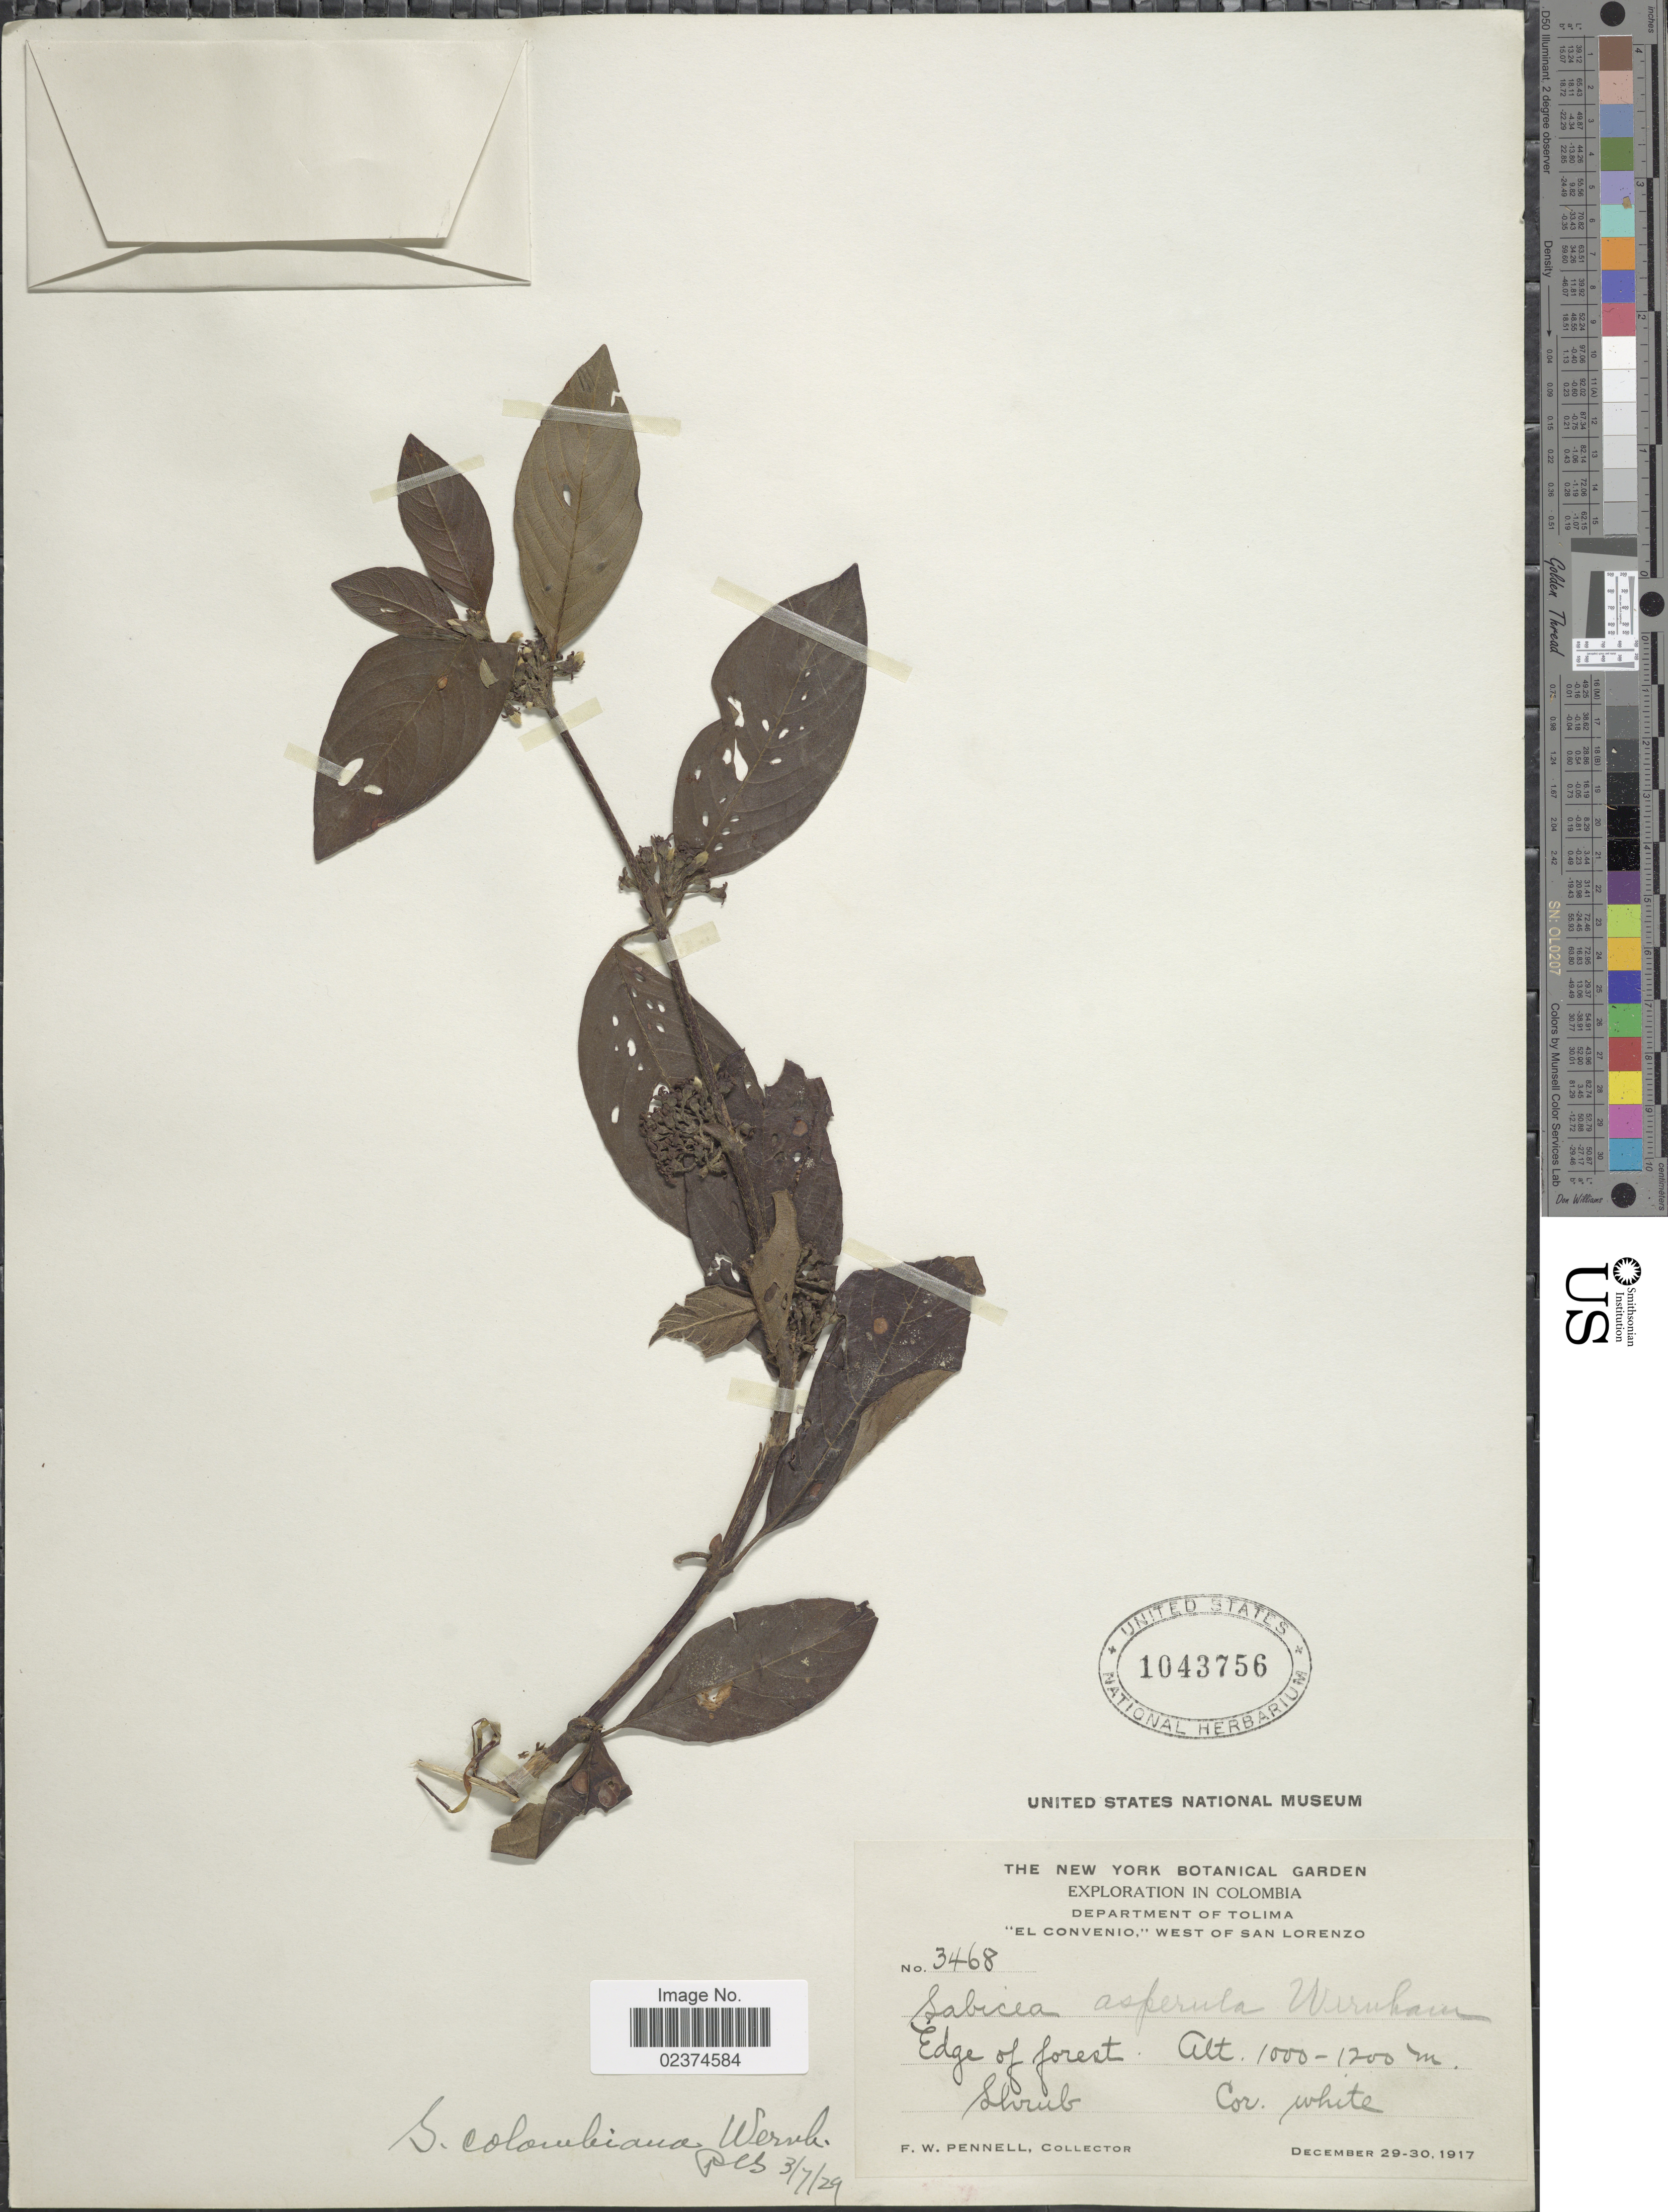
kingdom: Plantae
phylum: Tracheophyta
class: Magnoliopsida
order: Gentianales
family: Rubiaceae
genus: Sabicea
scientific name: Sabicea colombiana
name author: Wernham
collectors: F. W. Pennell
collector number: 3468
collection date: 1917-12-29/1917-12-30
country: Colombia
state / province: Tolima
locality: El Convenio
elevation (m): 1000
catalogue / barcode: US 1043756